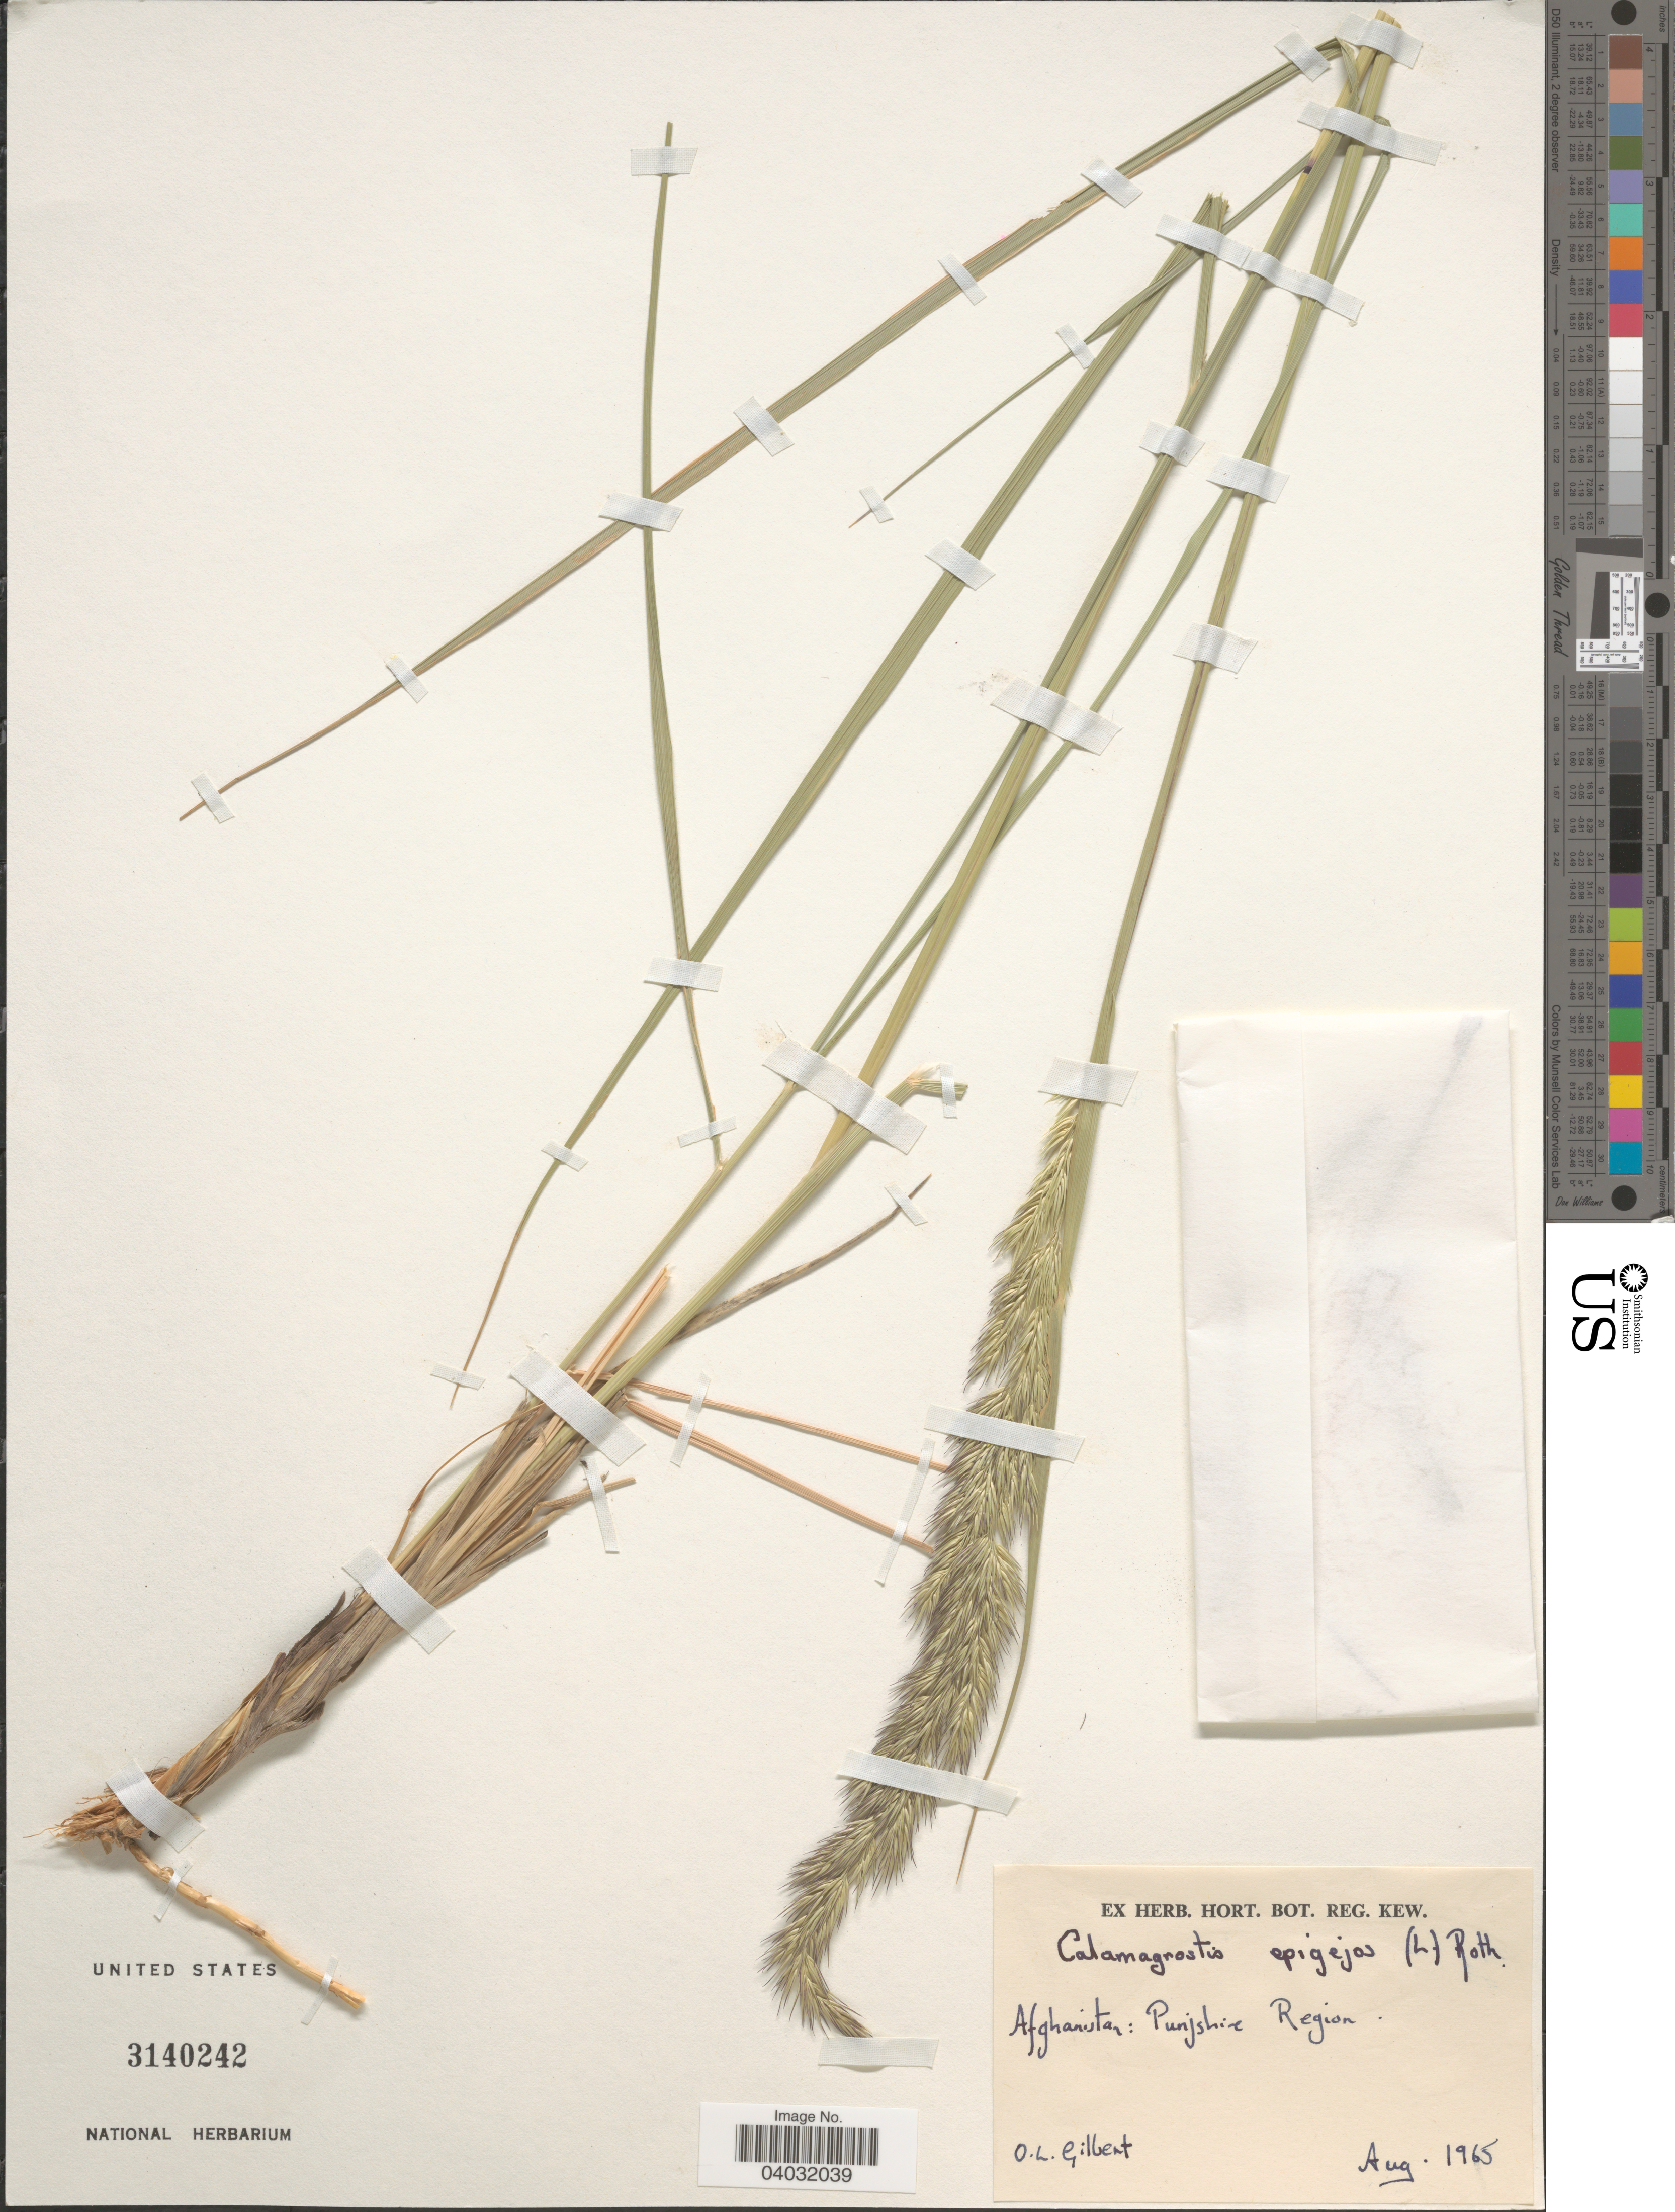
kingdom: Plantae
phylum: Tracheophyta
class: Liliopsida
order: Poales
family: Poaceae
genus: Calamagrostis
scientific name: Calamagrostis epigeios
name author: (L.) Roth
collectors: O. L. Gilbert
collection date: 1965-08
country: Afghanistan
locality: Punjshir Region.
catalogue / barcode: US 3140242